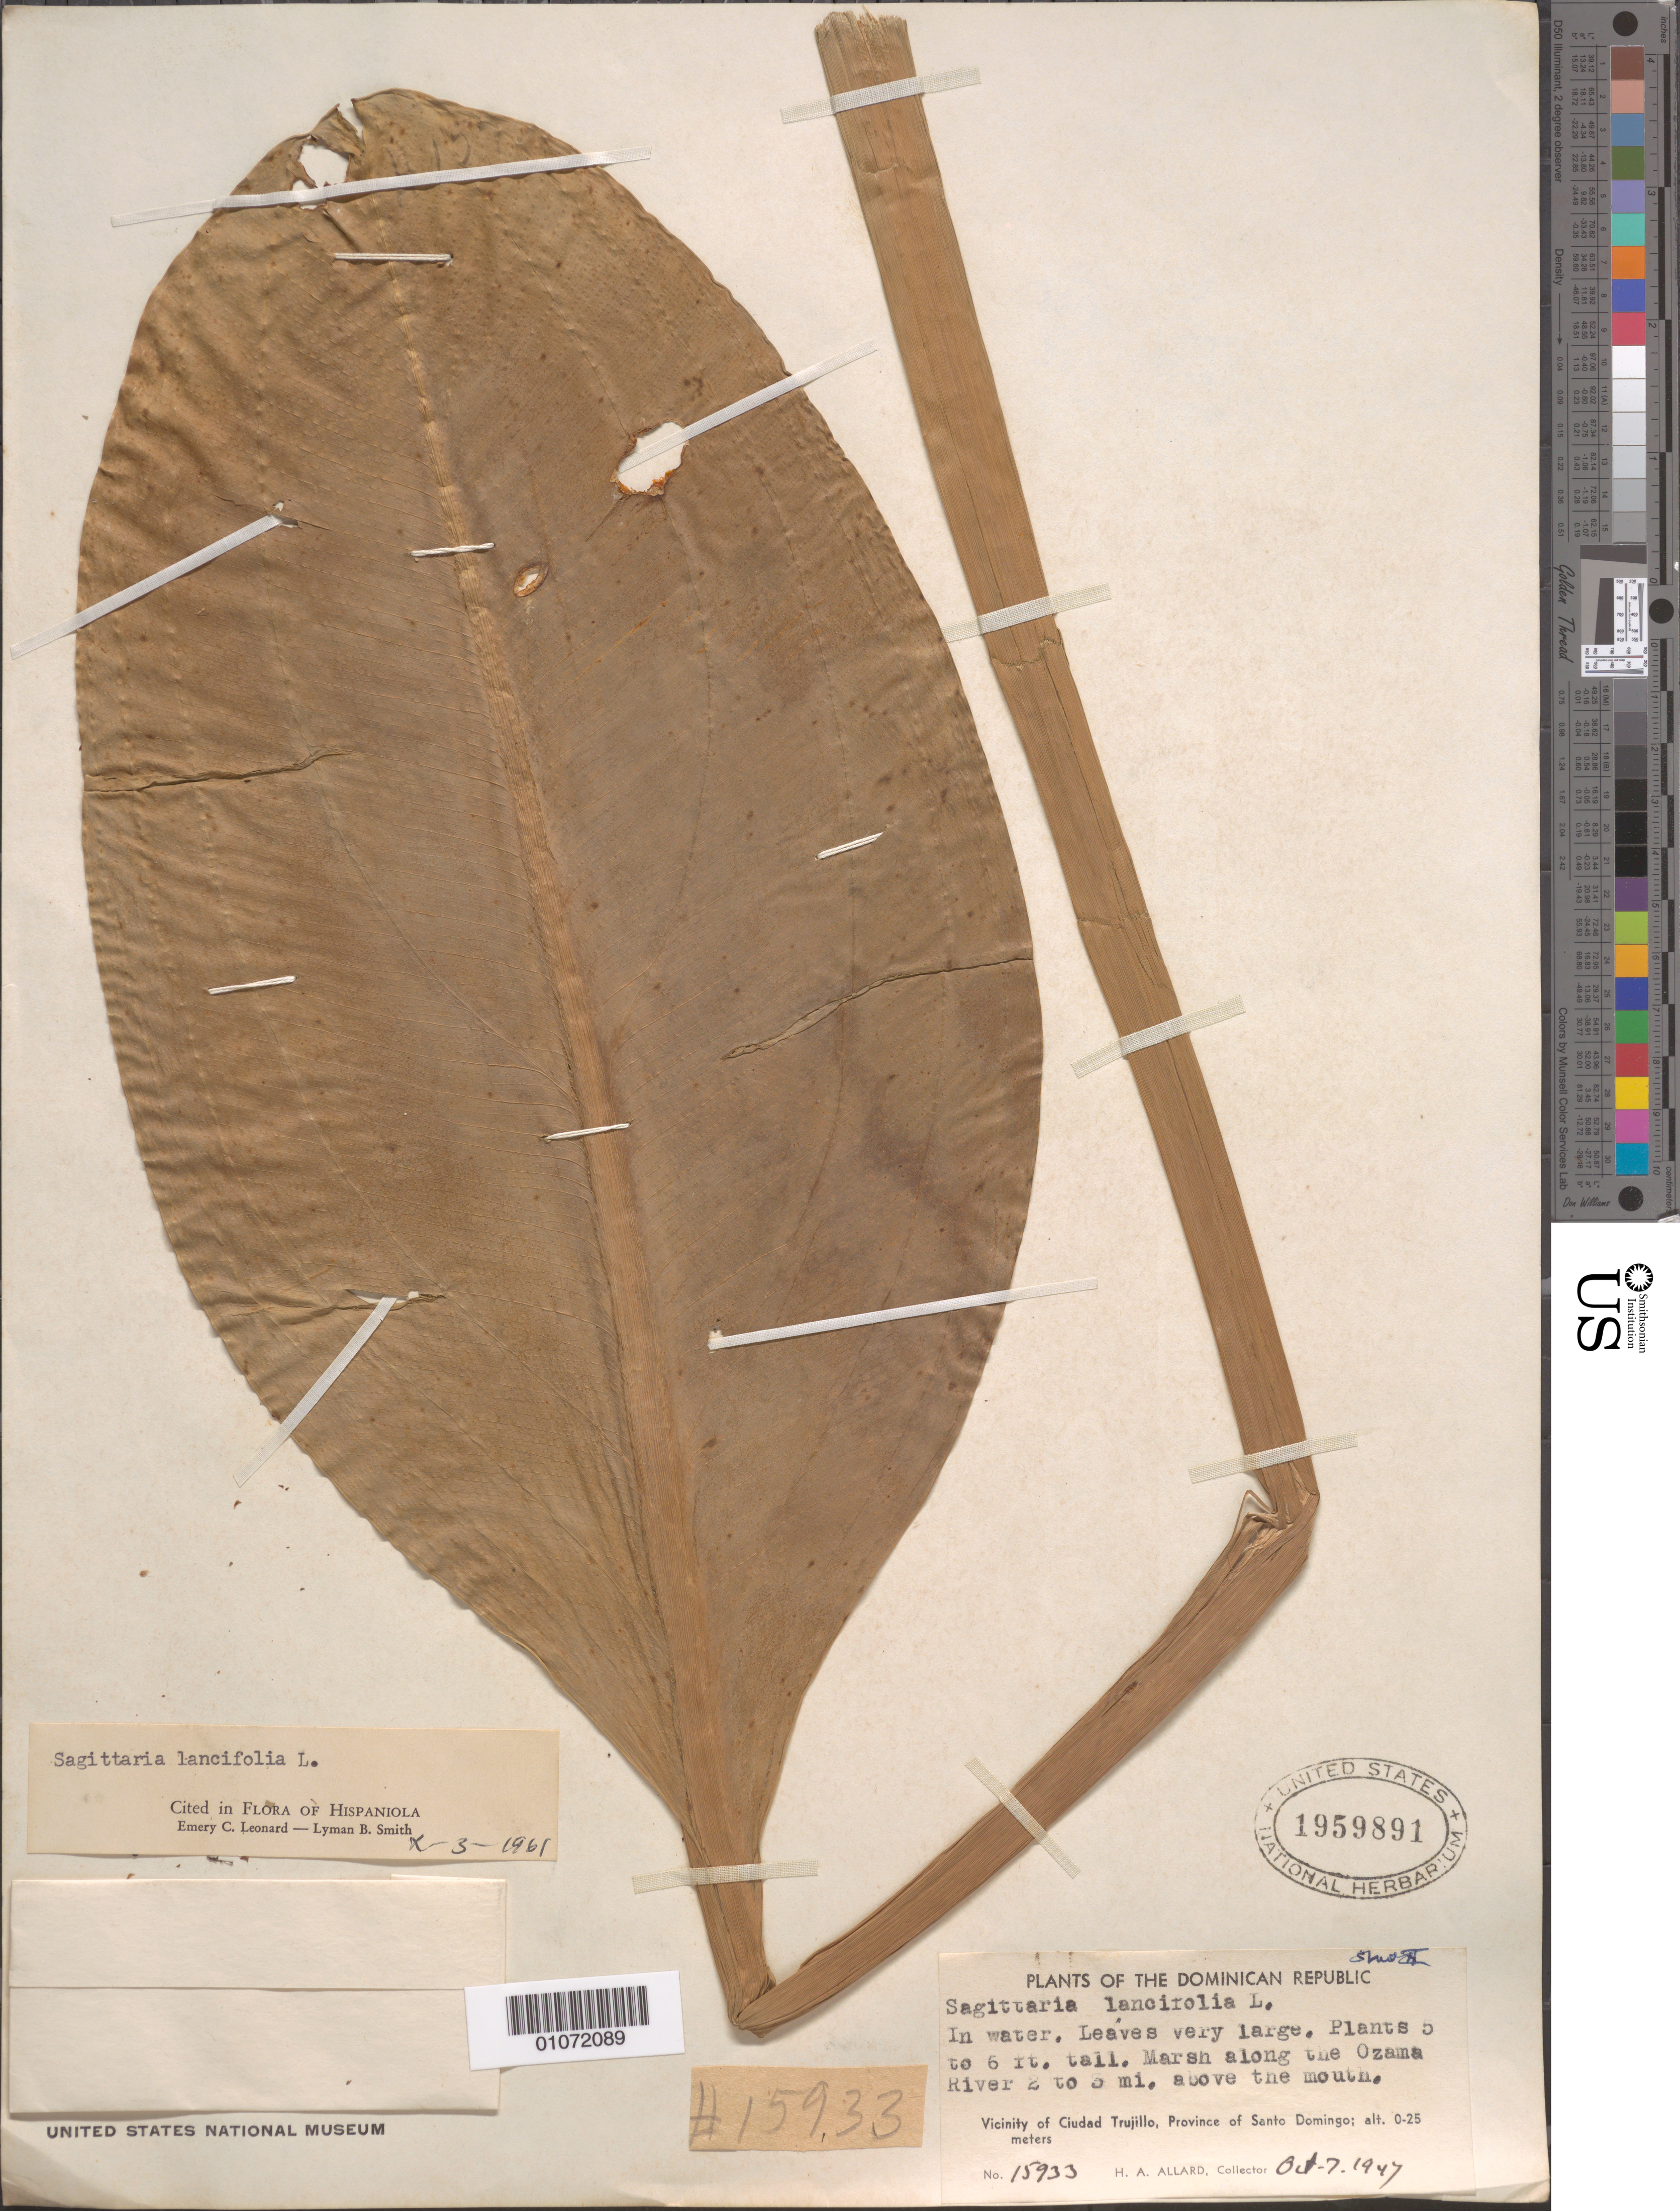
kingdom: Plantae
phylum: Tracheophyta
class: Liliopsida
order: Alismatales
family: Alismataceae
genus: Sagittaria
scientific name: Sagittaria lancifolia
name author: L.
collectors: H. A. Allard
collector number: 15933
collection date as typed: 01 Jul 1947 or 07 Jan 1947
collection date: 1947-01-07 or 1947-07-01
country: Dominican Republic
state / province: Santo Domingo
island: Hispaniola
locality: Vicinity of Ciudad Trujillo, Provice of Santo Domingo.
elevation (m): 0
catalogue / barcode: US 1959891